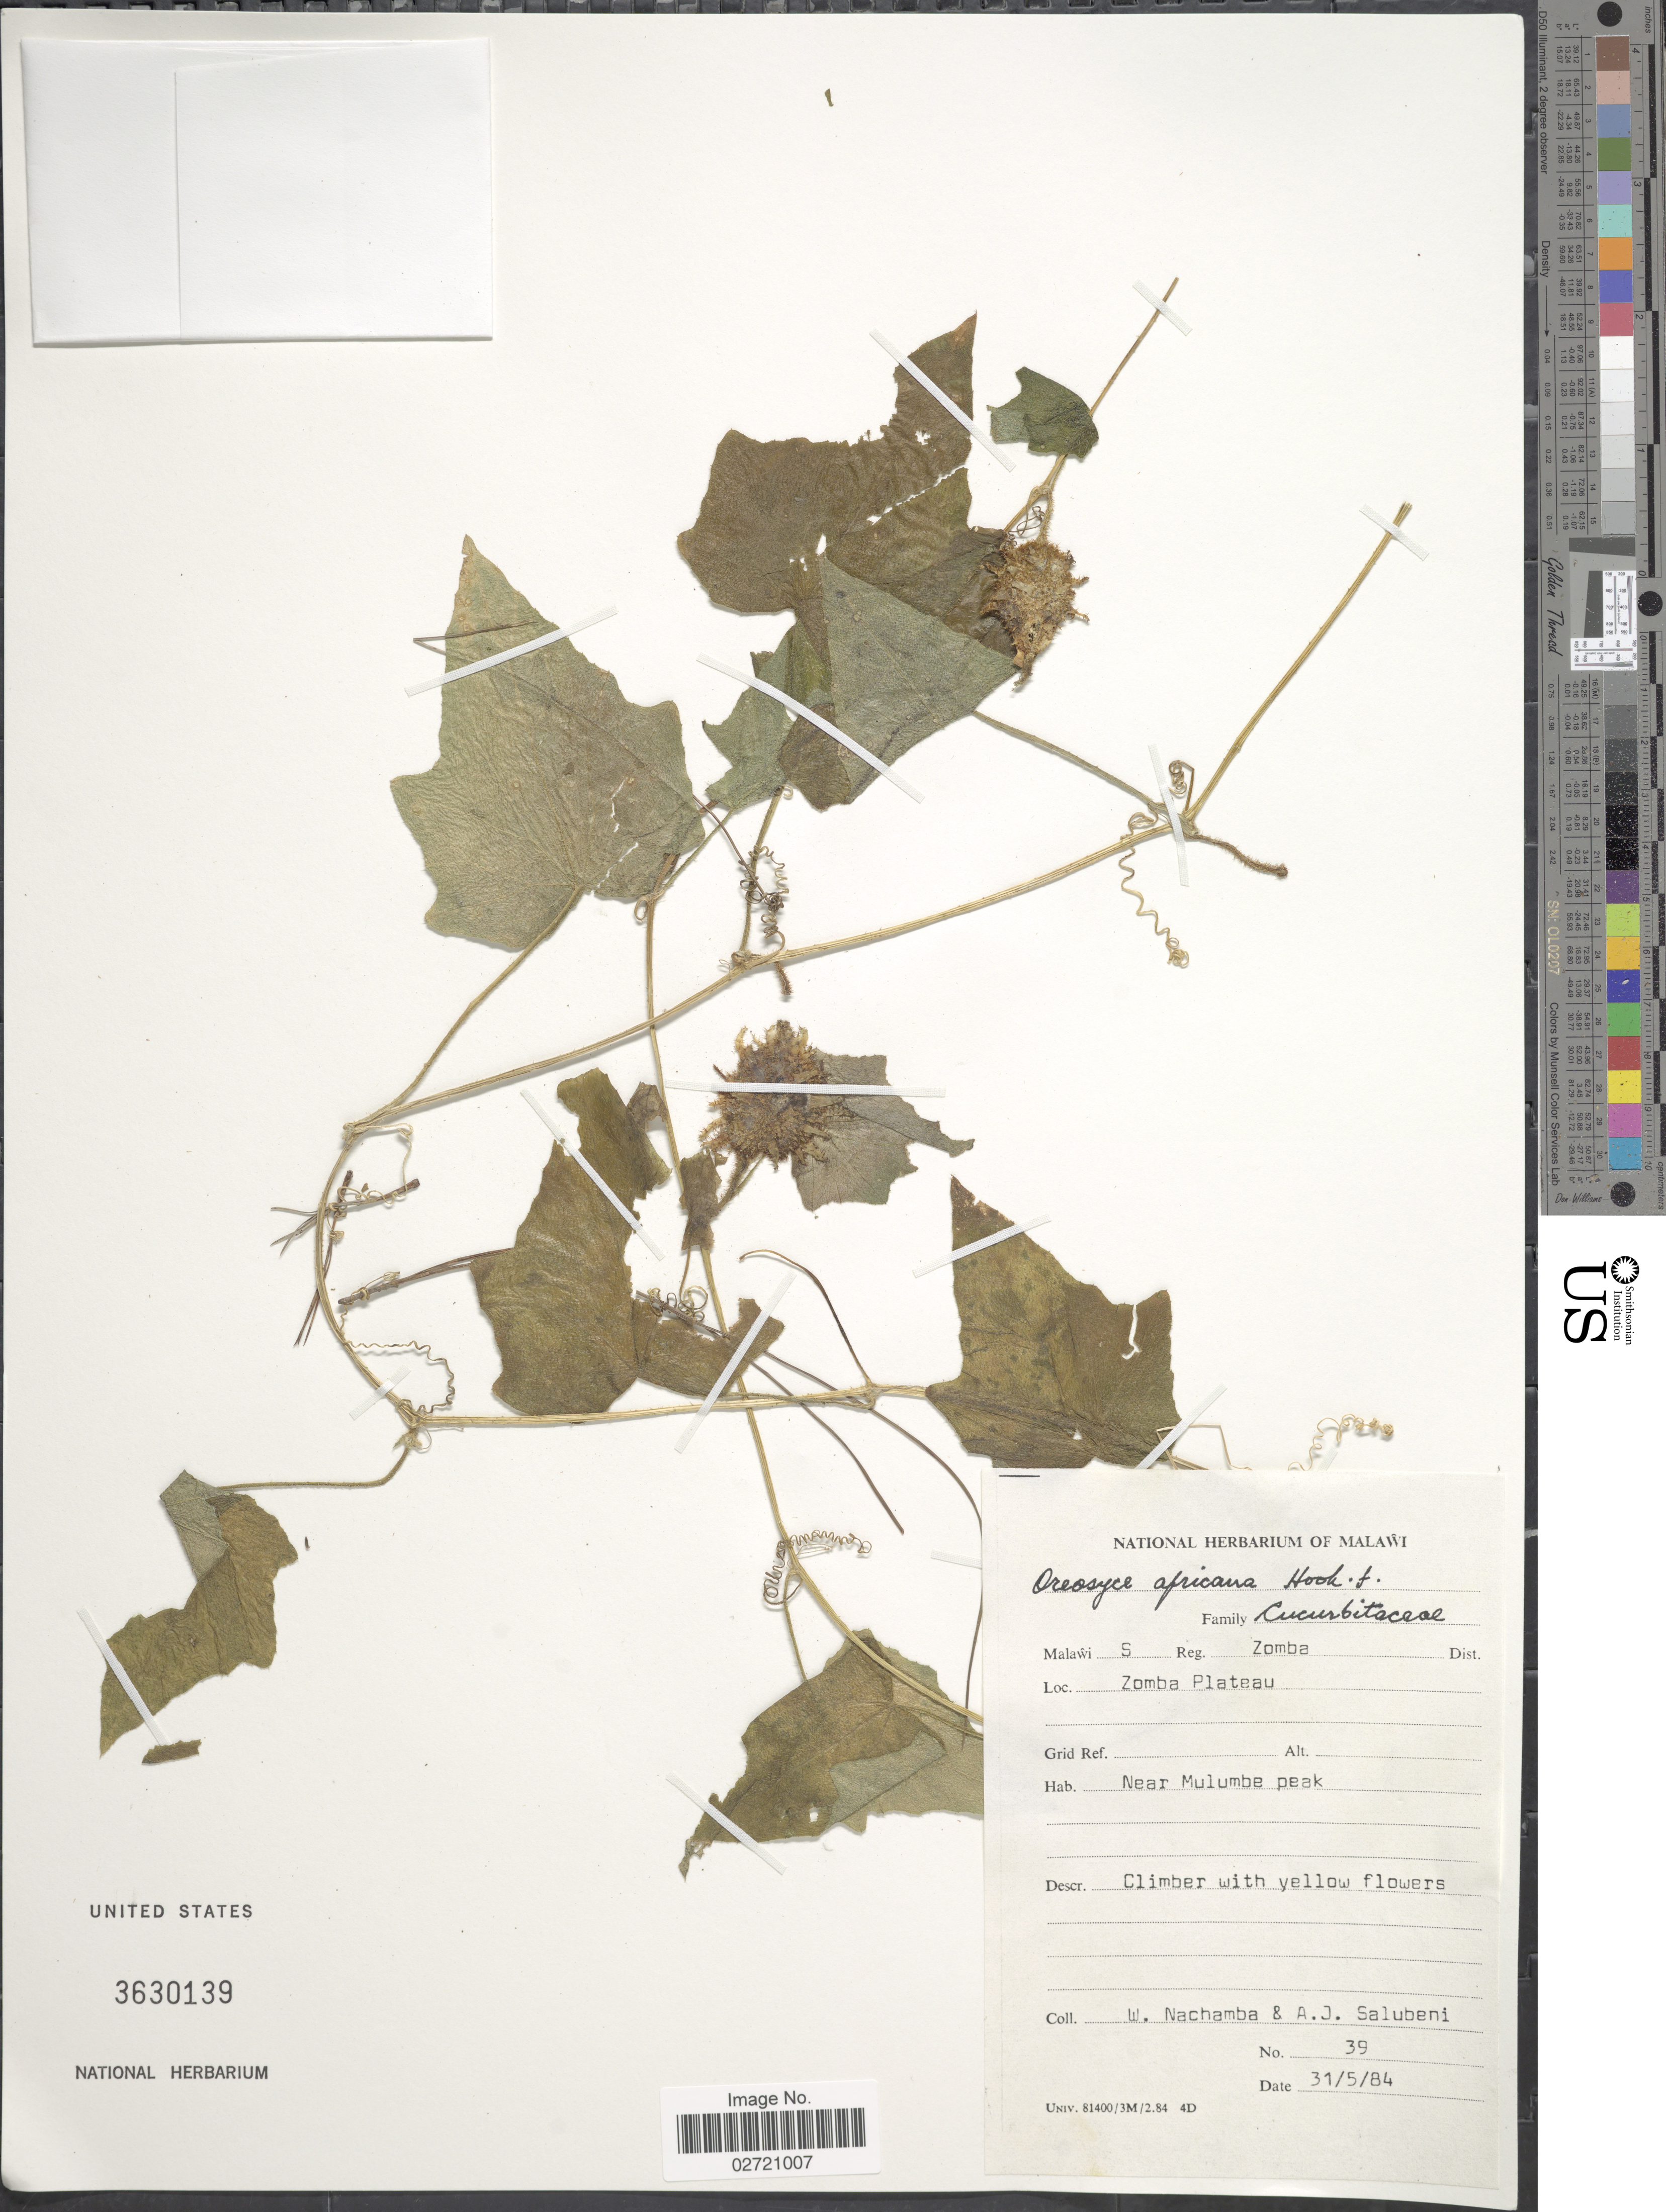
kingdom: Plantae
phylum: Tracheophyta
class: Magnoliopsida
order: Cucurbitales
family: Cucurbitaceae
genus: Cucumis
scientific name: Cucumis africanus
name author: L. f.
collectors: W. Nachamba & A. J. Salubeni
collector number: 39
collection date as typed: Transcribed d/m/y: 31/5/84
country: Malawi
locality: S. Reg. Zomba Dist. Zomba Plateau, Near Malumbe Peak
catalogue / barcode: US 3630139